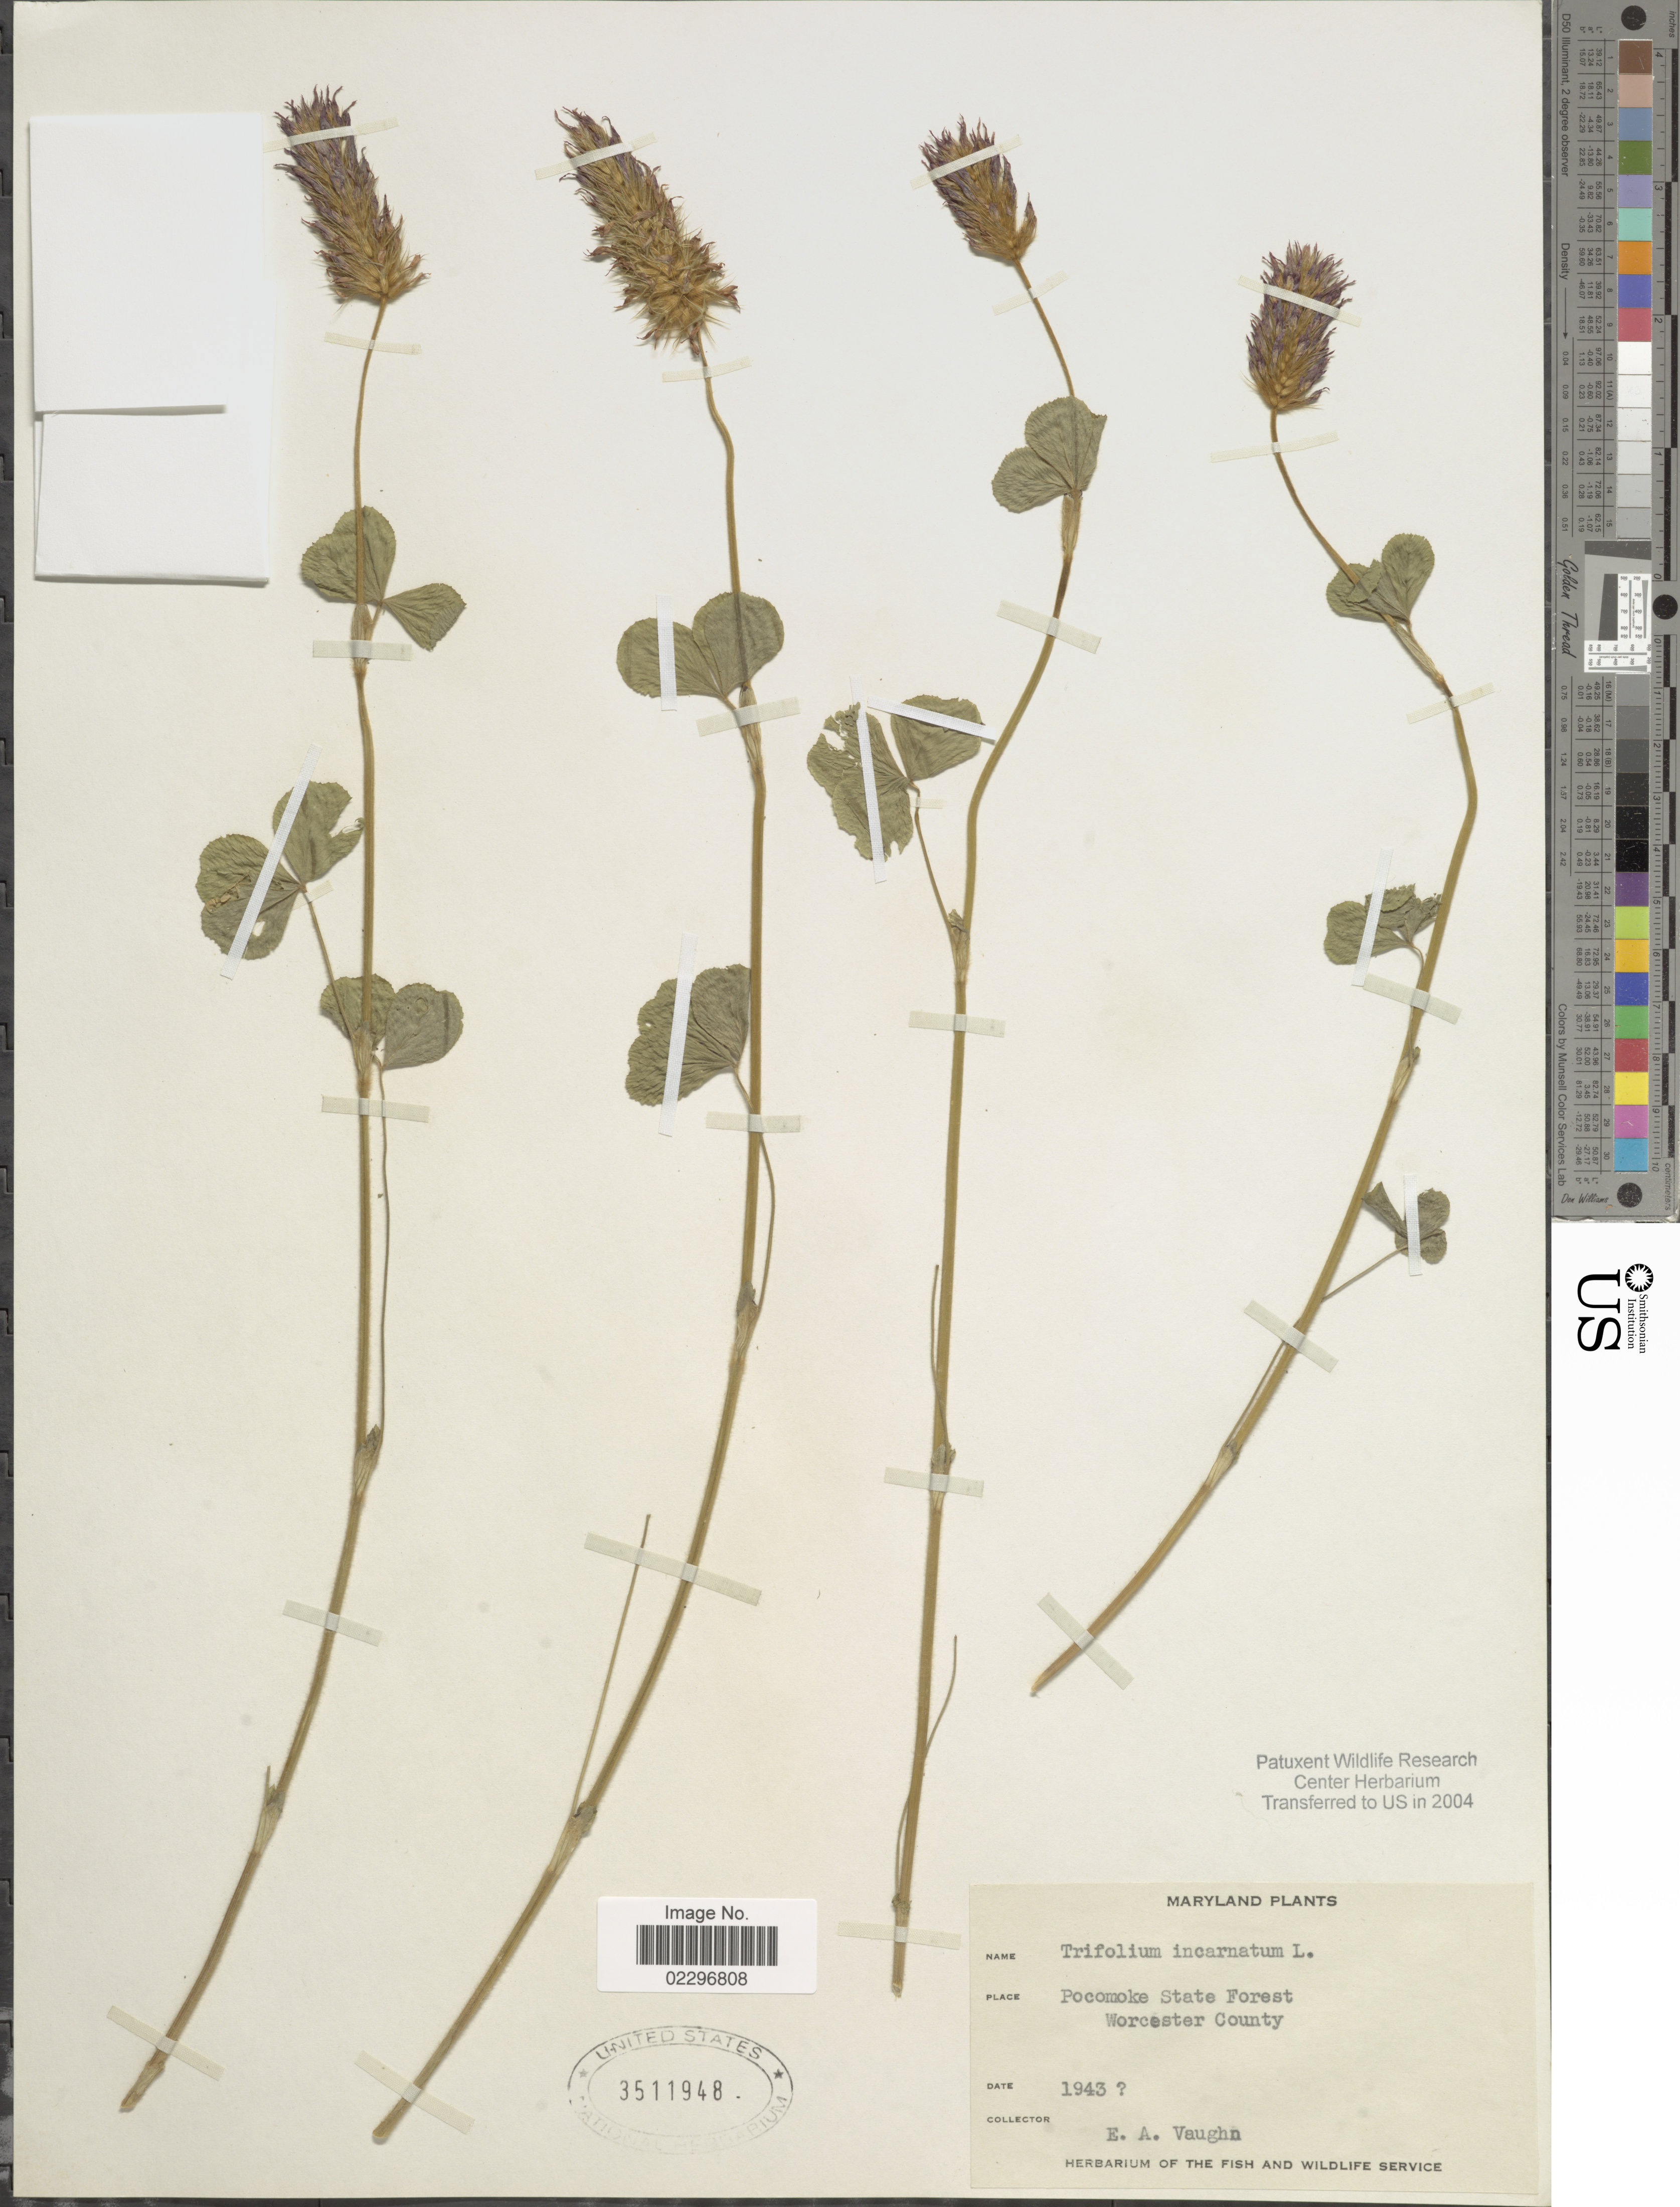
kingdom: Plantae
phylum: Tracheophyta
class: Magnoliopsida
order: Fabales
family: Fabaceae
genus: Trifolium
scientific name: Trifolium incarnatum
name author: L.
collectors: E. Vaughn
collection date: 1943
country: United States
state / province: Maryland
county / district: Worcester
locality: Pocomoke State Forest. Worcester County.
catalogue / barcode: US 3511948